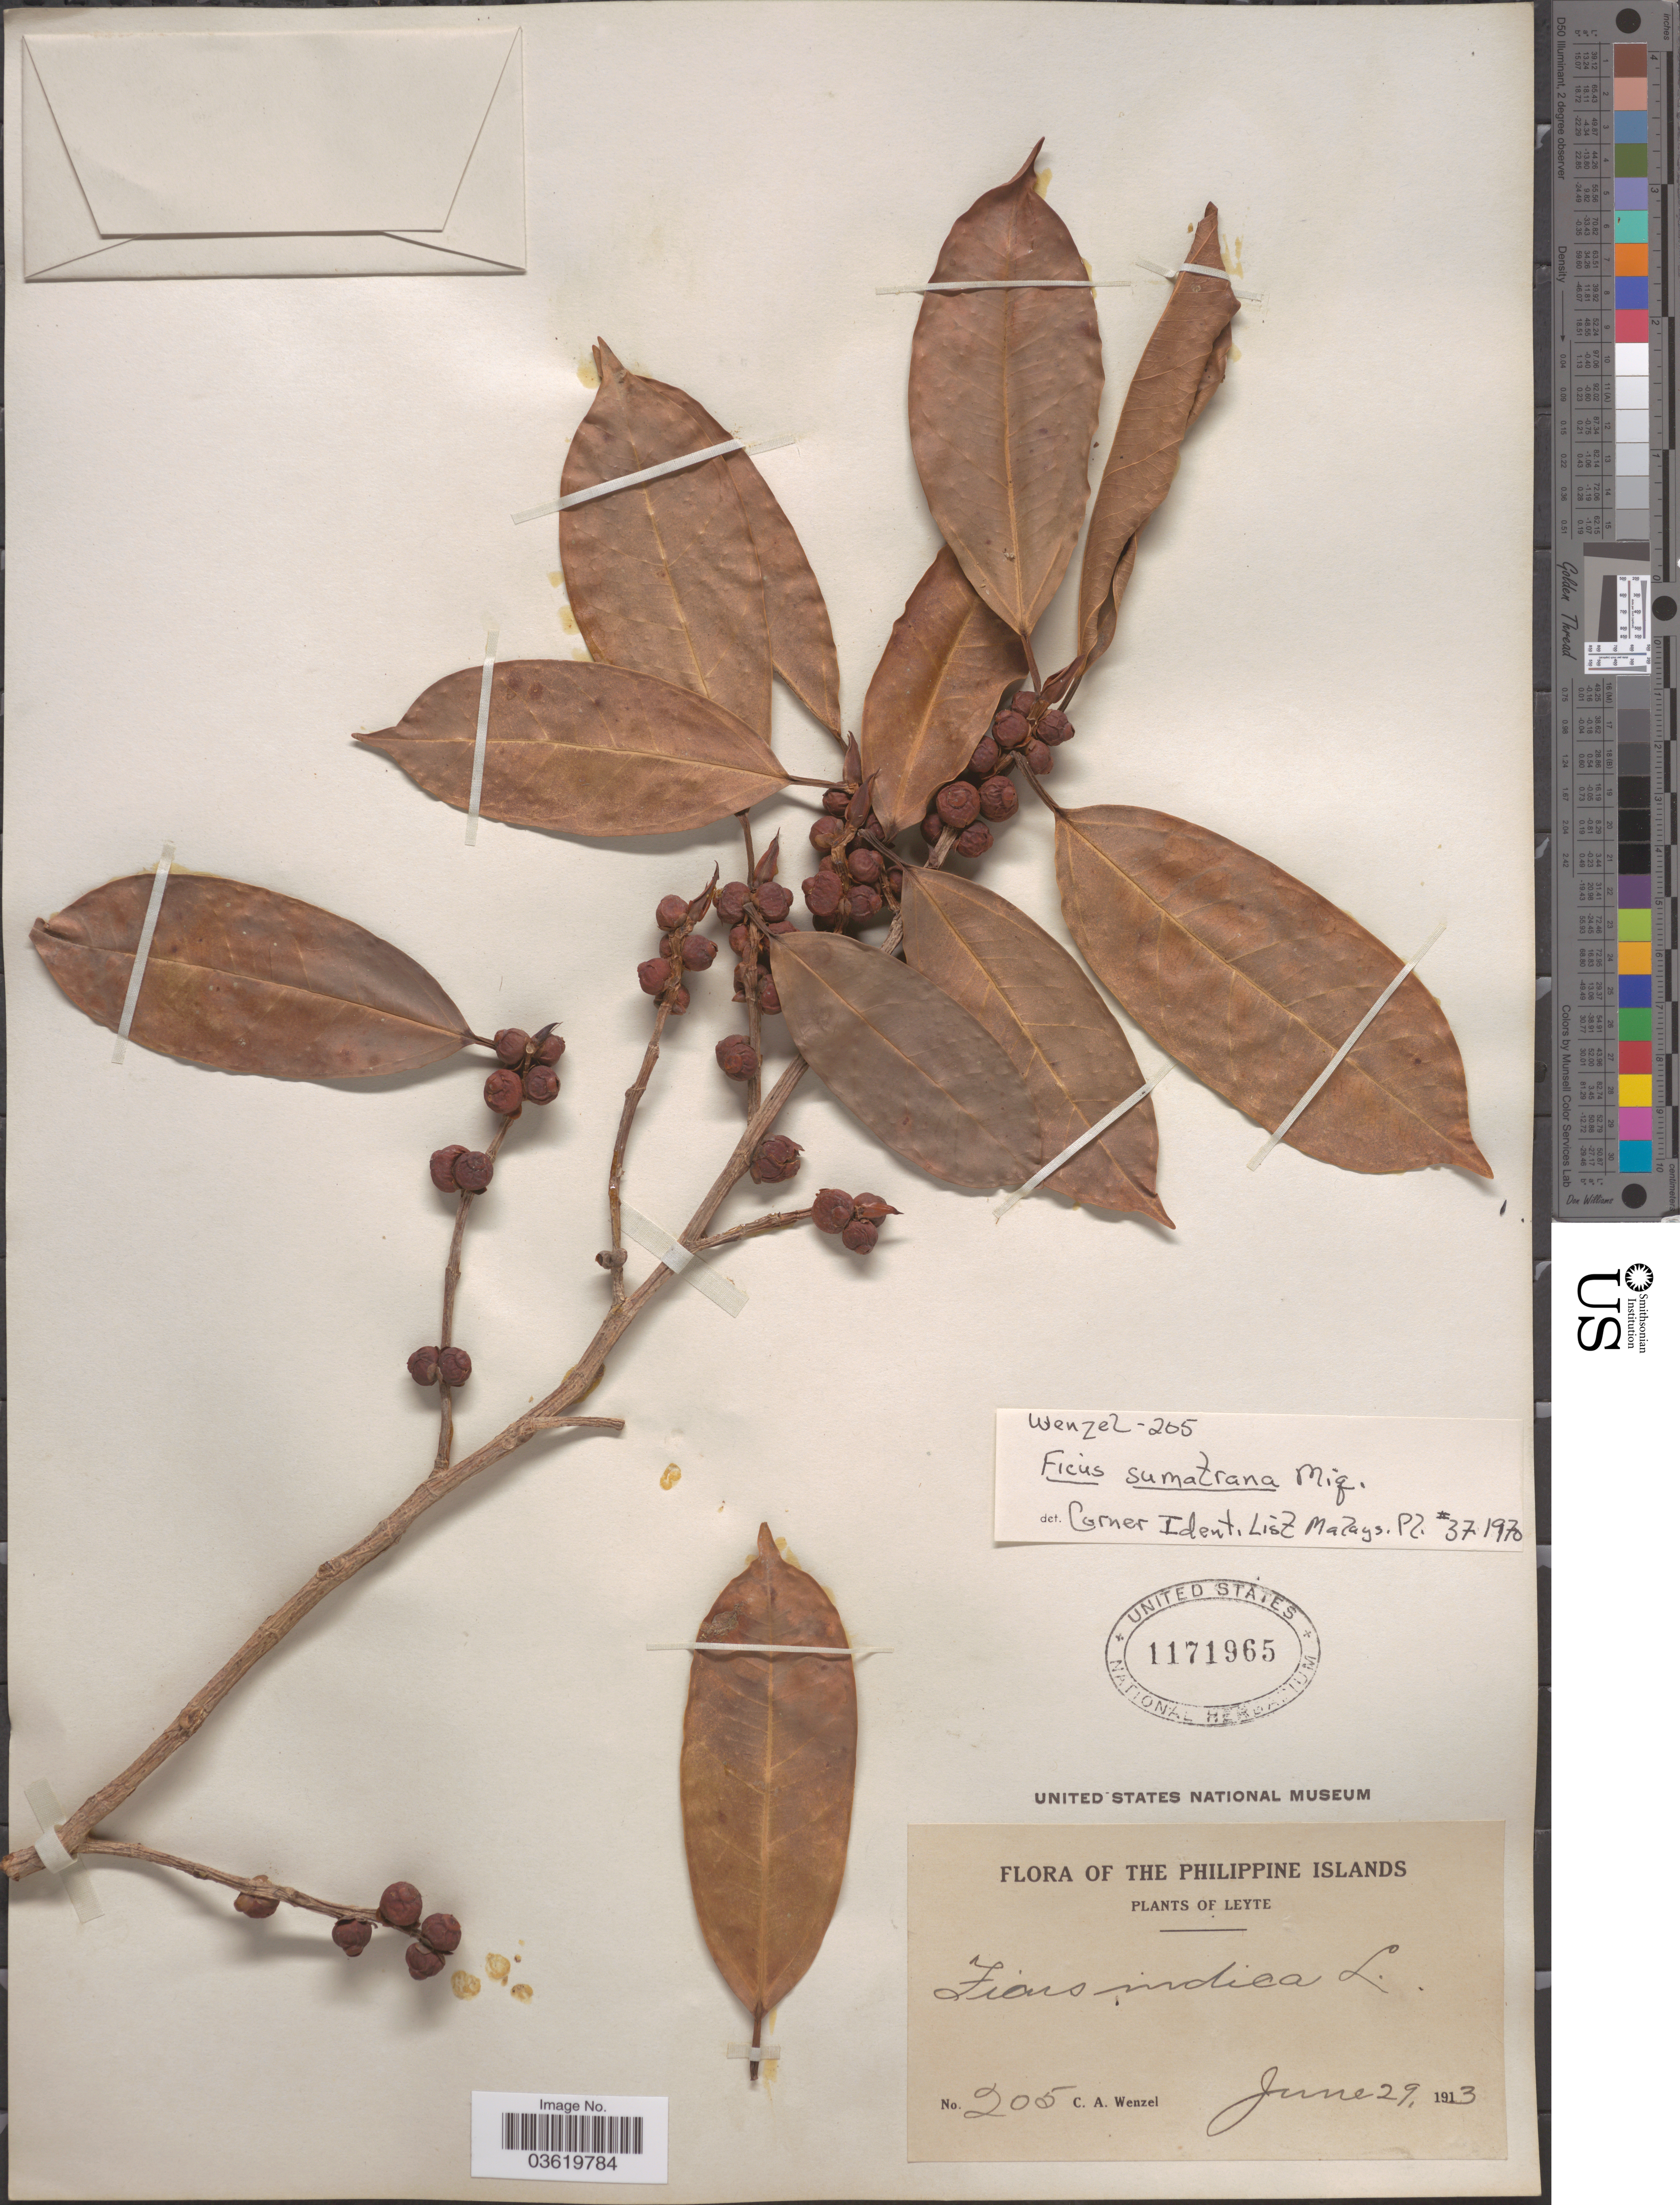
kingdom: Plantae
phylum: Tracheophyta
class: Magnoliopsida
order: Rosales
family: Moraceae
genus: Ficus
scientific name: Ficus sumatrana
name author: Miq.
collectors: C. Wenzel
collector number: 205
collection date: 1913-06-29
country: Philippines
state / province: Eastern Visayas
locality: Philippine Islands. Leyte.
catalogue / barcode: US 1171965